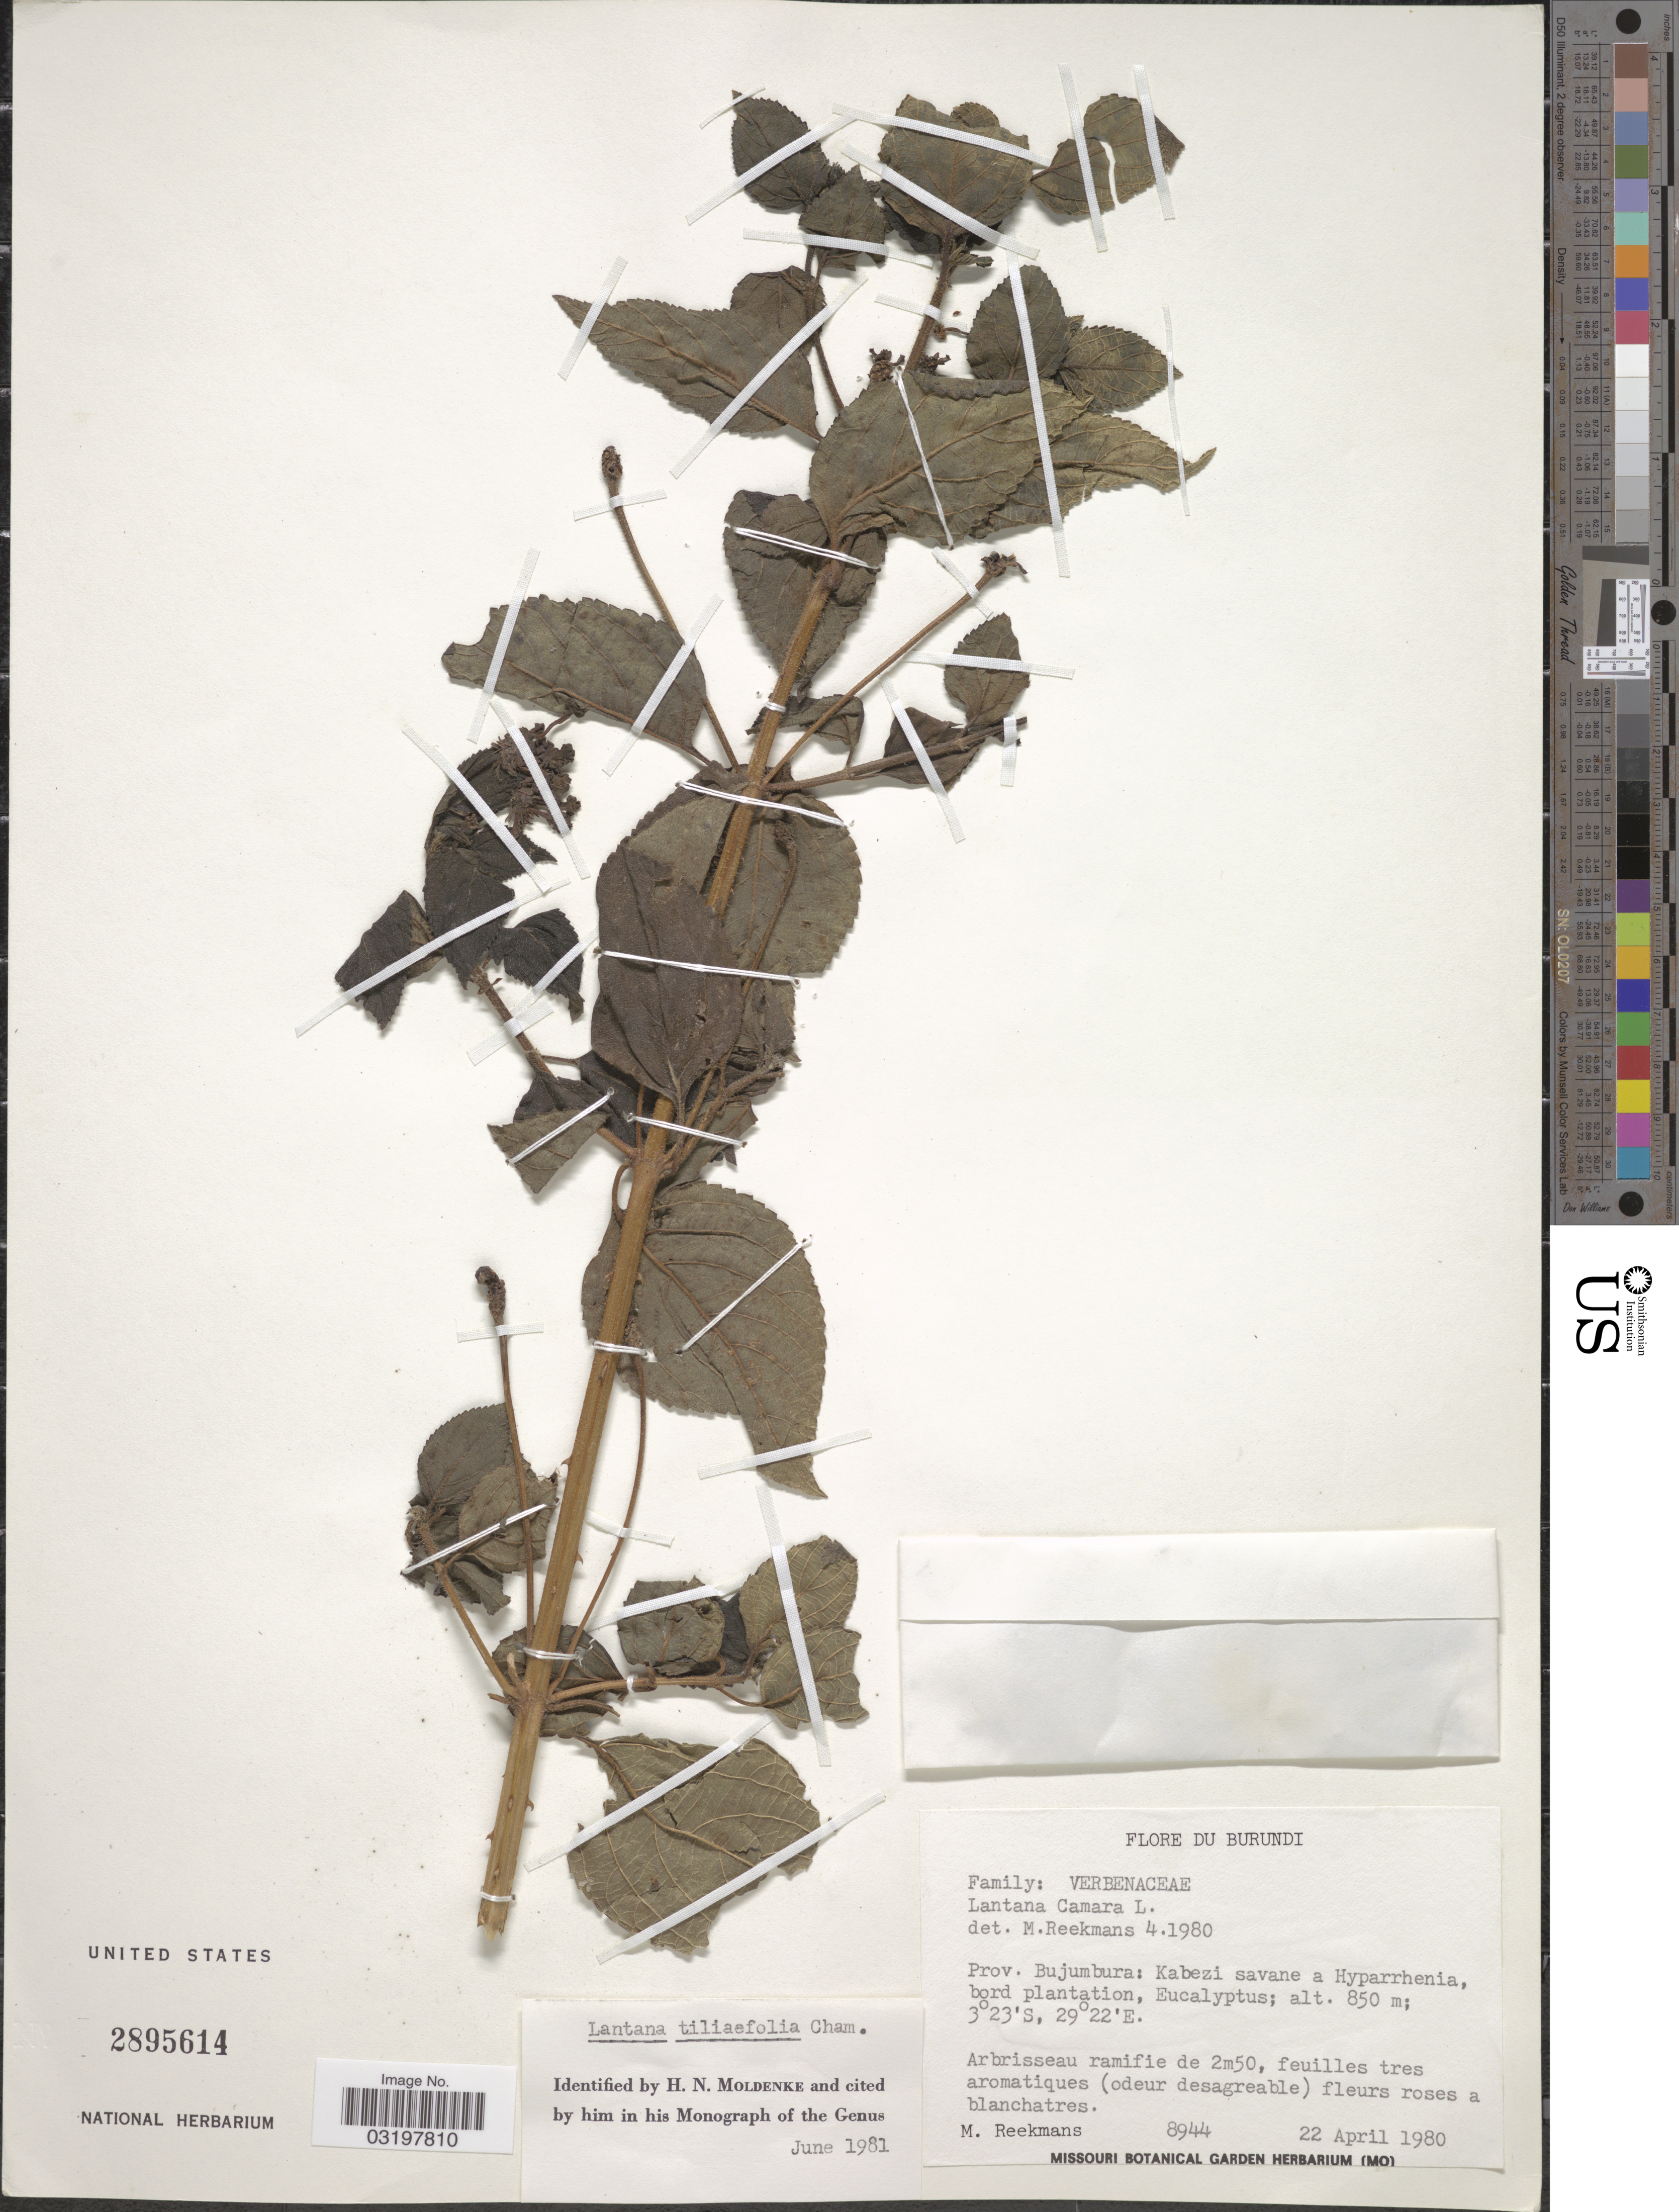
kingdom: Plantae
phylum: Tracheophyta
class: Magnoliopsida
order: Lamiales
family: Verbenaceae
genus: Lantana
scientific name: Lantana tiliifolia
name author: Cham.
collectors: M. Reekmans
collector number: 8944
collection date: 1980-04-22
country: Burundi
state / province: Bujumura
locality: Prov. Bujumbura: Kabezi savane.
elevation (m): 850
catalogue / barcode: US 2895614